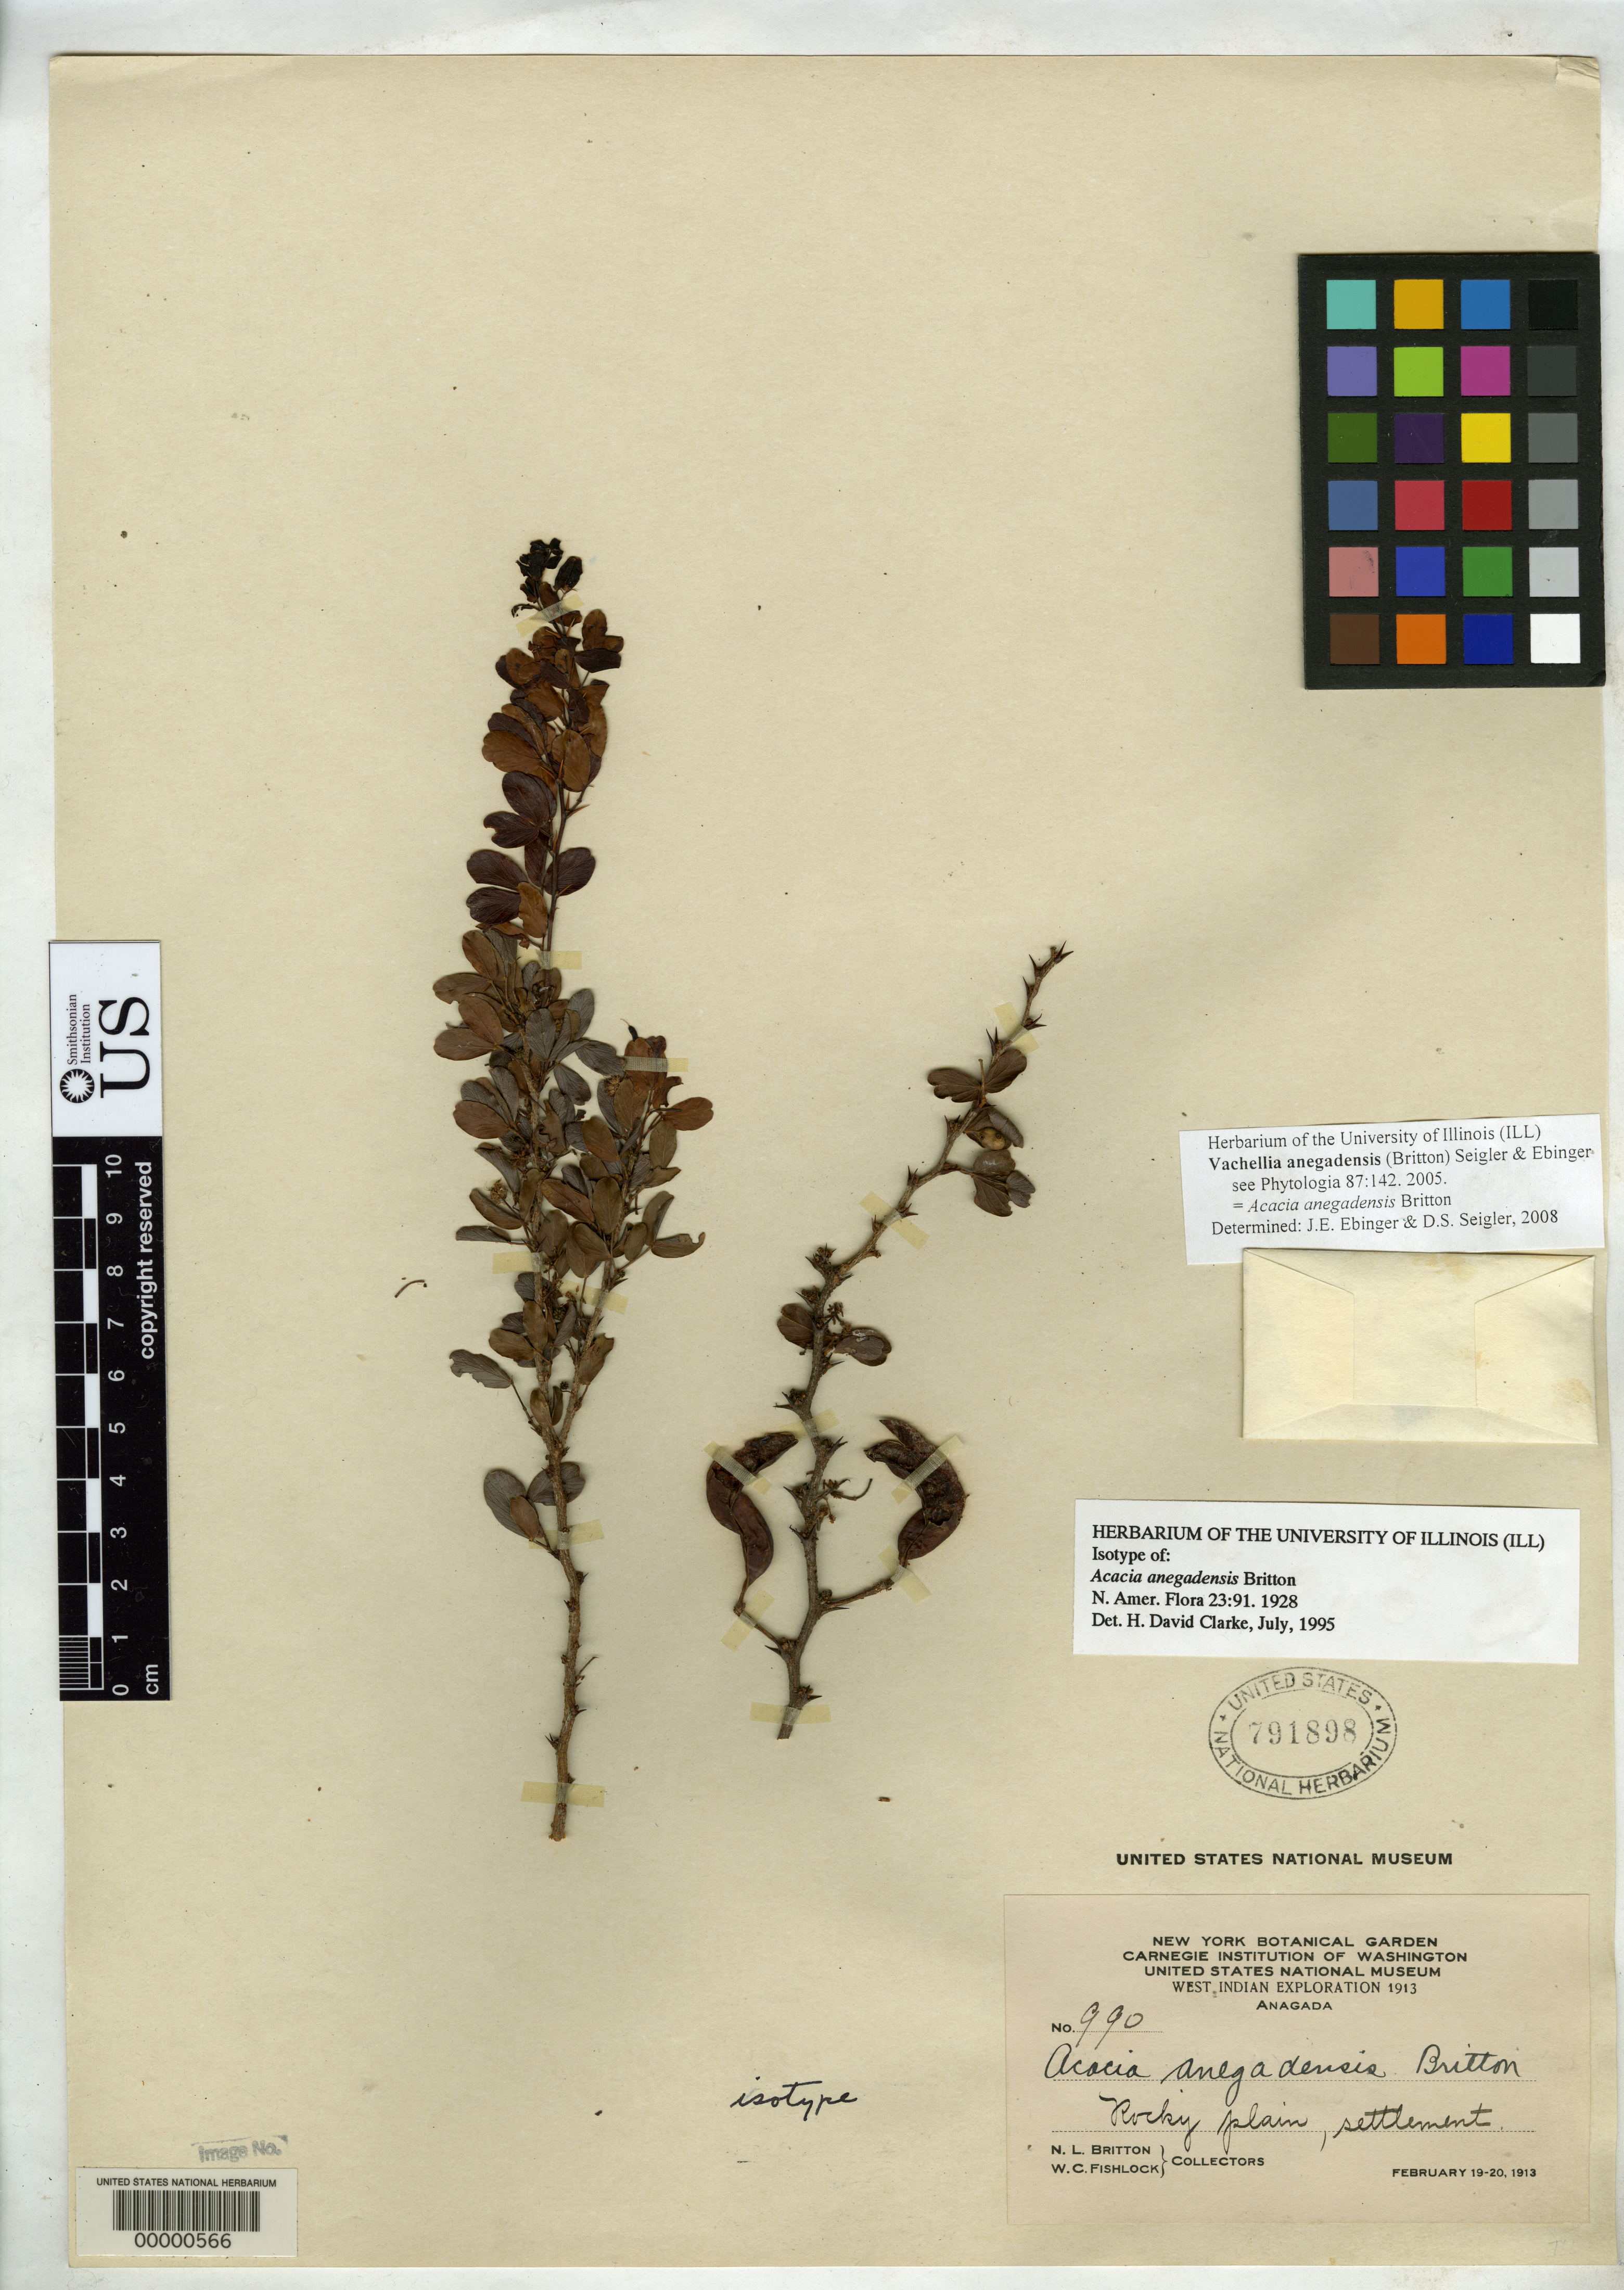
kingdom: Plantae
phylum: Tracheophyta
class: Magnoliopsida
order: Fabales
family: Fabaceae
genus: Acacia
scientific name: Acacia anegadensis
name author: Britton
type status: Isotype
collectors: N. Britton & W. Fishlock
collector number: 990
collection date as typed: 19 Feb 1913 to 20 Feb 1913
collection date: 1913-02-19/1913-02-20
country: British Virgin Islands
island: Anegada Island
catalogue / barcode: US 791898